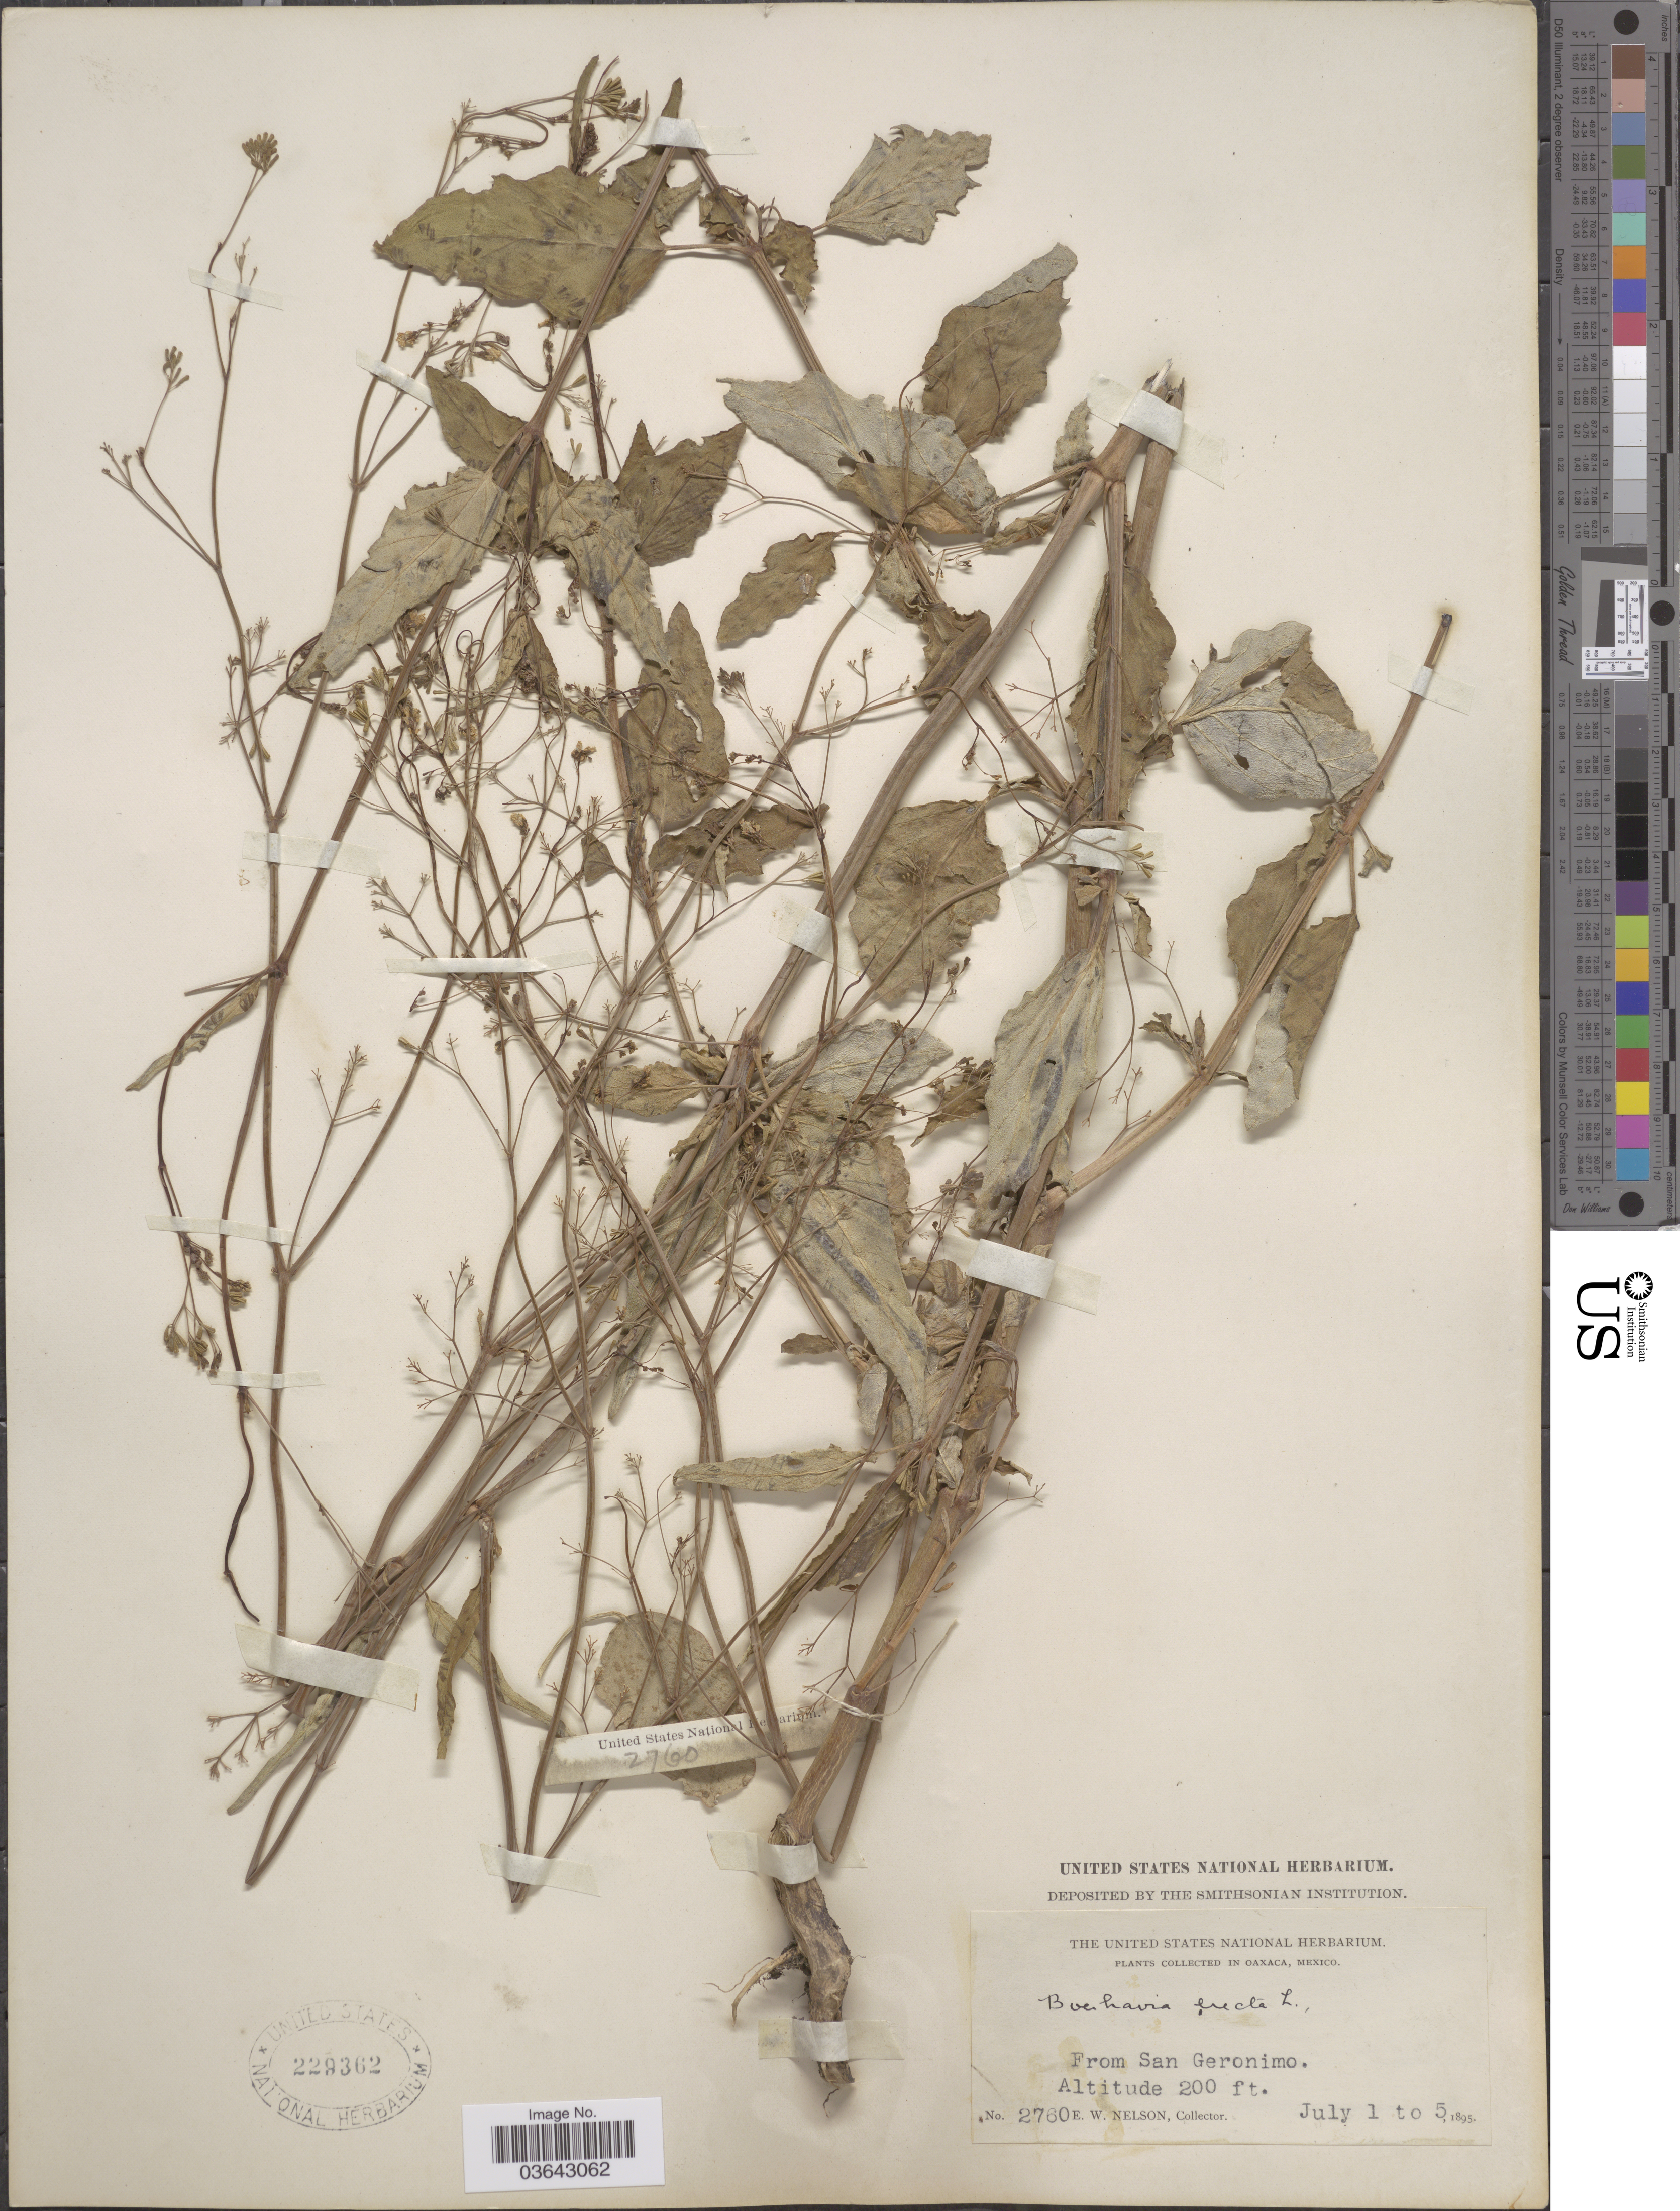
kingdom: Plantae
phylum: Tracheophyta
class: Magnoliopsida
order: Caryophyllales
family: Nyctaginaceae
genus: Boerhavia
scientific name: Boerhavia erecta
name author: L.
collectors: E. W. Nelson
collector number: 2760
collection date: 1895-07-01/1895-07-05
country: Mexico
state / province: Oaxaca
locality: From San Geronimo.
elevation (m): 61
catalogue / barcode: US 229362